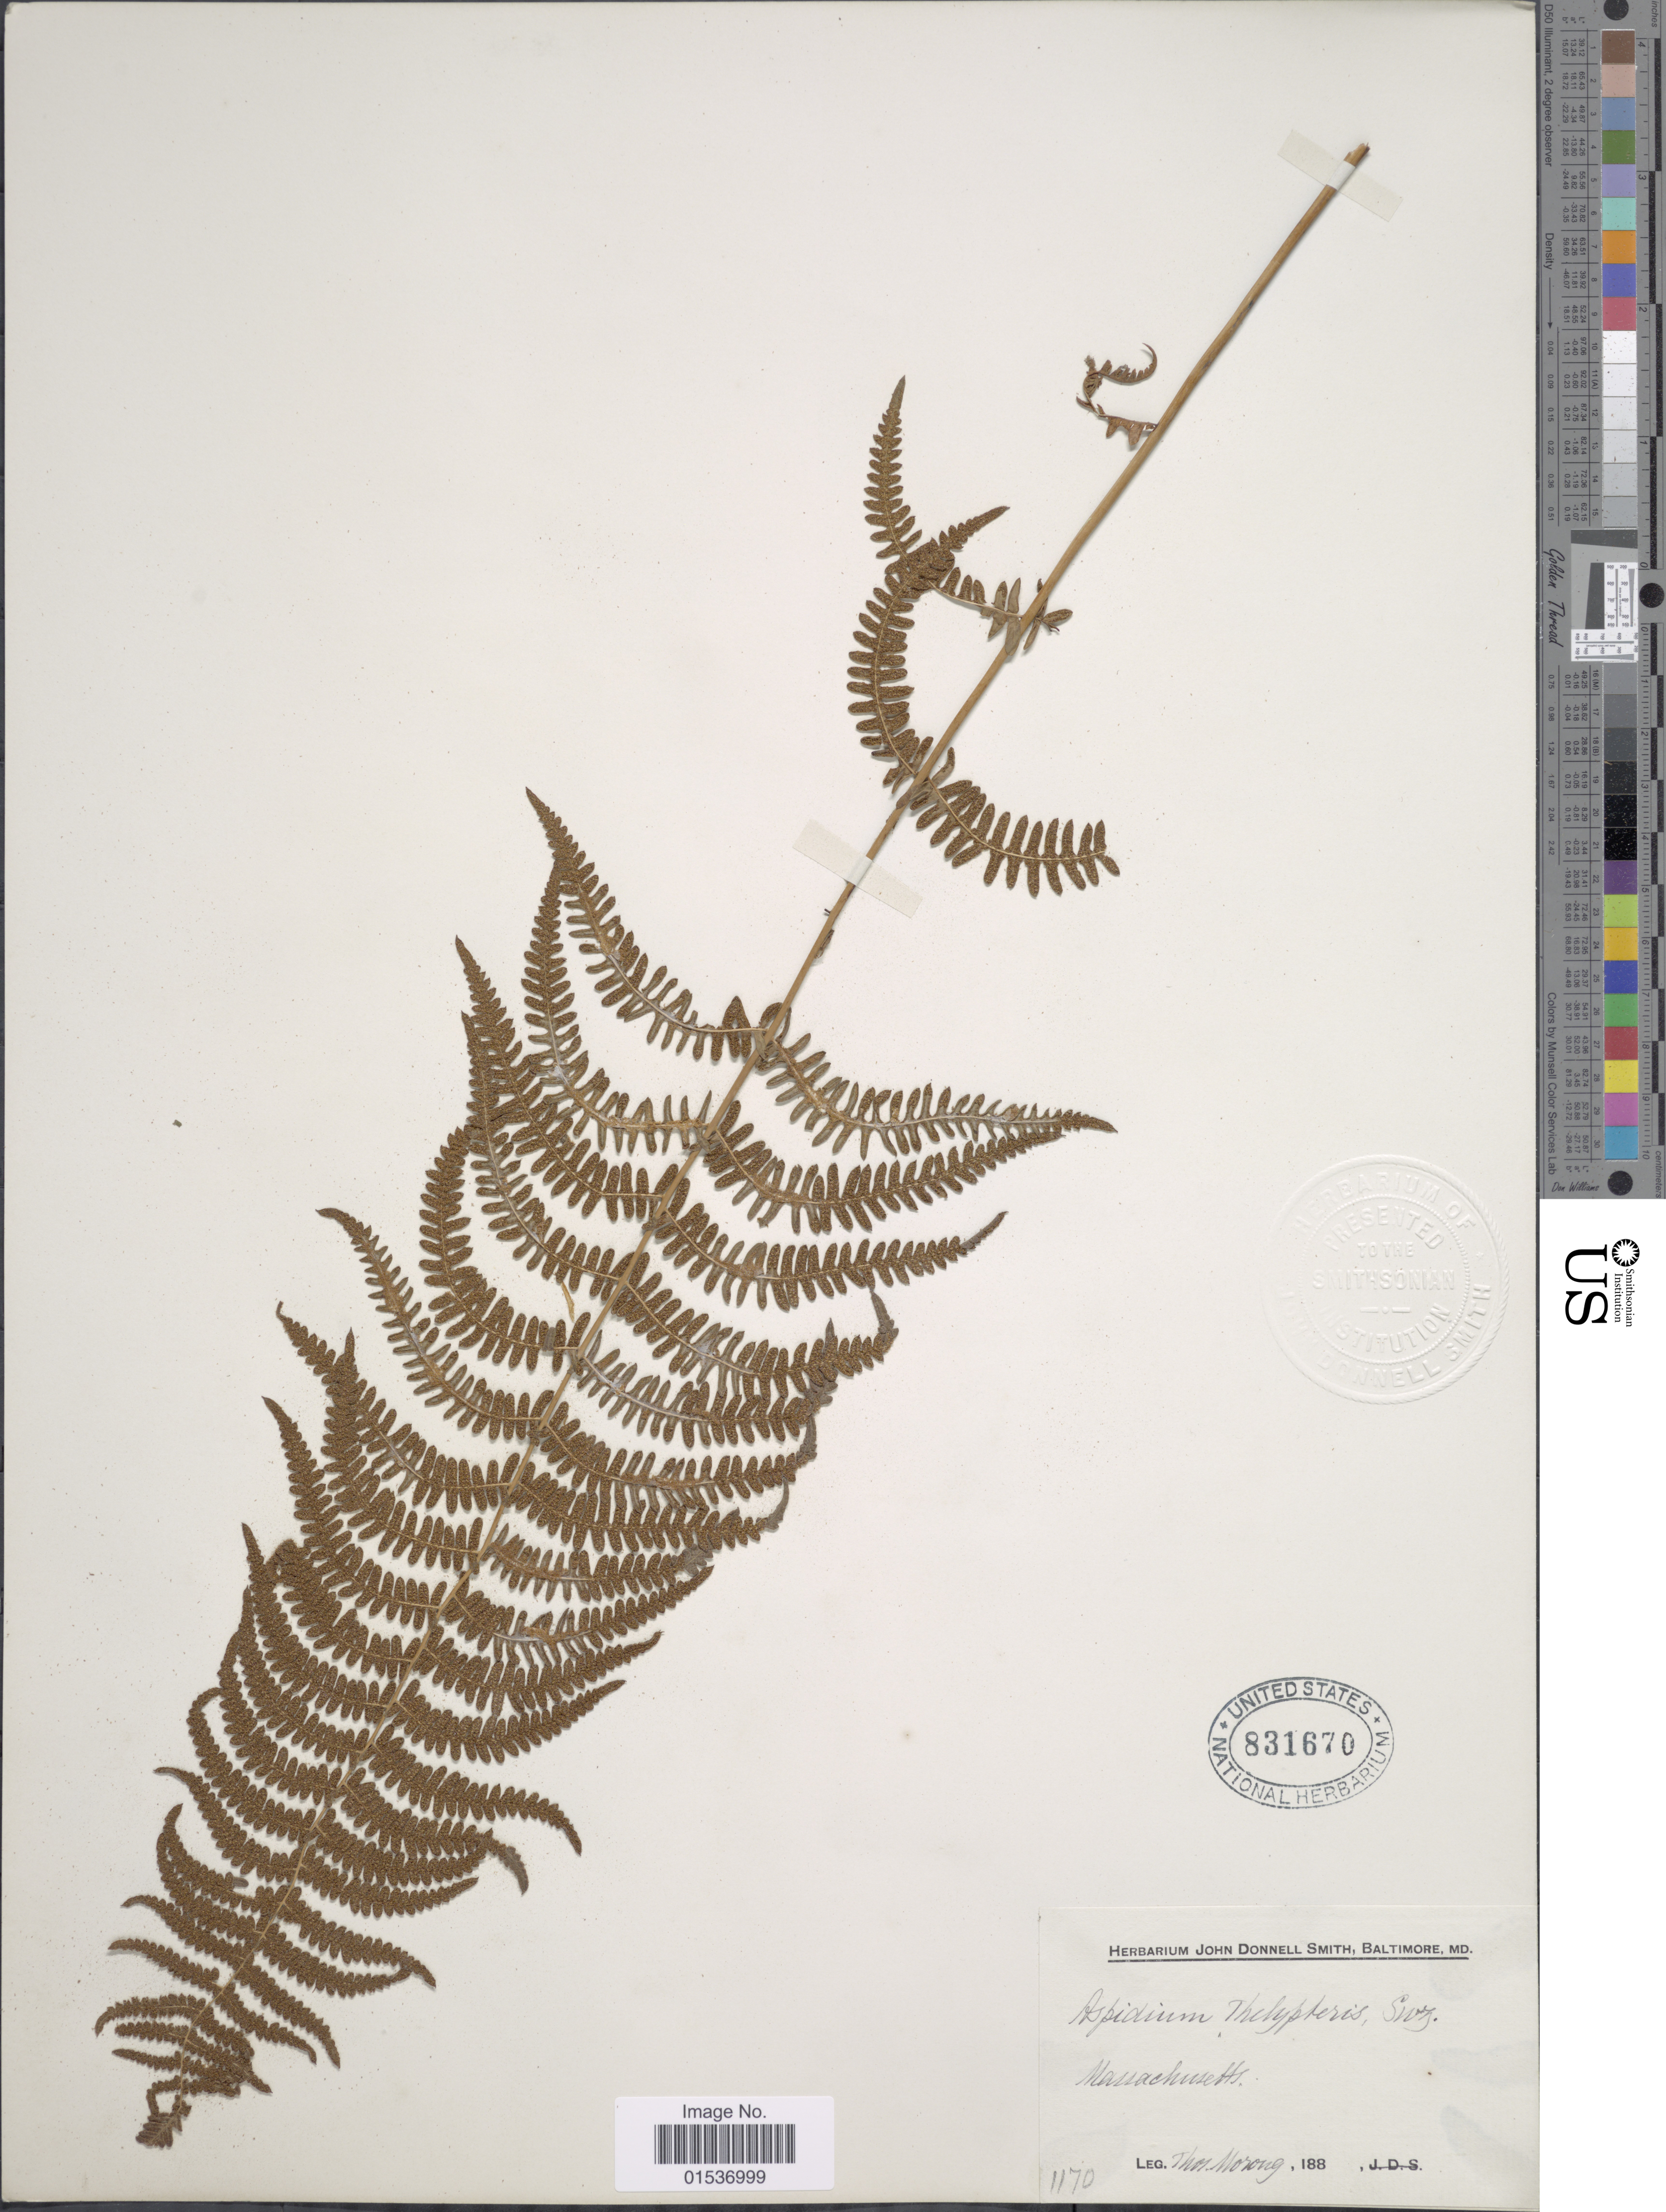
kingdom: Plantae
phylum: Tracheophyta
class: Polypodiopsida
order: Polypodiales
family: Thelypteridaceae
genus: Thelypteris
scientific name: Thelypteris palustris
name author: (Salisb.) Schott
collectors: ex herb. T. Morong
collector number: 1170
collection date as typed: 188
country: United States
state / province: Massachusetts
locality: Massachusetts.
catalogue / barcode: US 831670